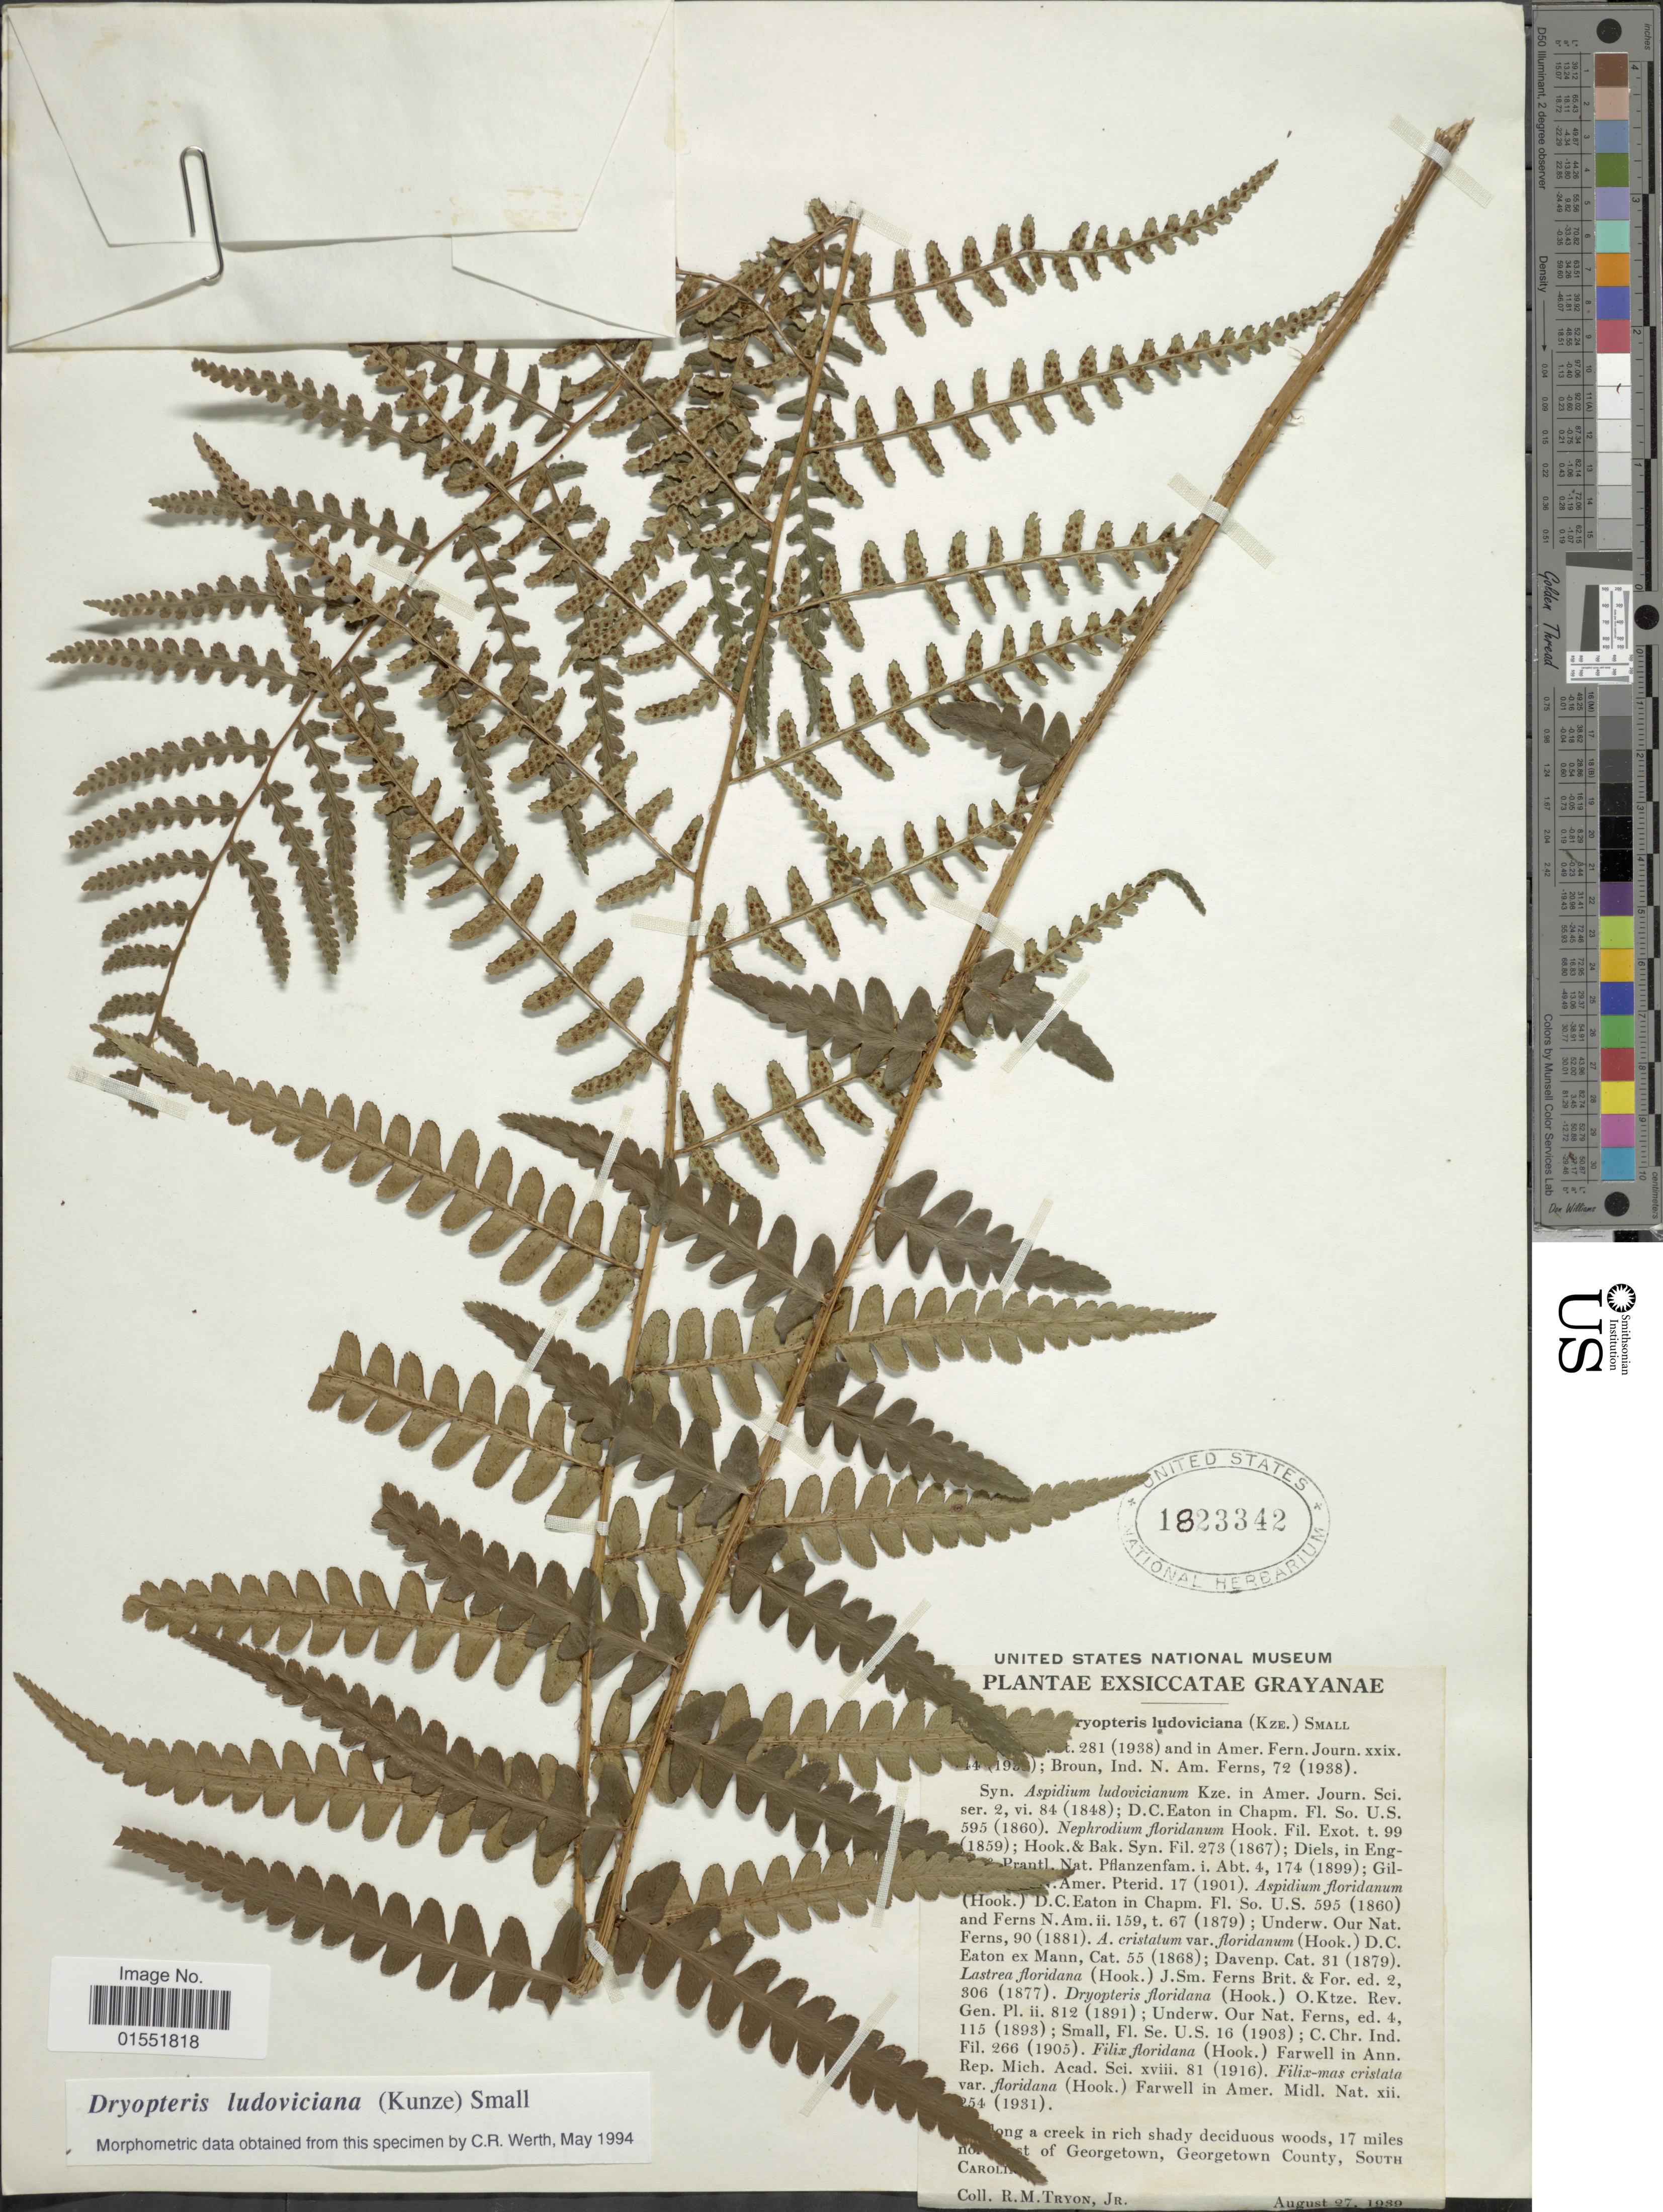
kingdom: Plantae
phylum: Tracheophyta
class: Polypodiopsida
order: Polypodiales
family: Dryopteridaceae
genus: Dryopteris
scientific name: Dryopteris ludoviciana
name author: (Kunze) Small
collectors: R. M. Tryon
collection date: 1989-08-27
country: United States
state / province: South Carolina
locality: Grayanae. Along a creek in rich shady deciduous woods, 17 miles no[illegible text]t of Georgetown County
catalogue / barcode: US 1823342